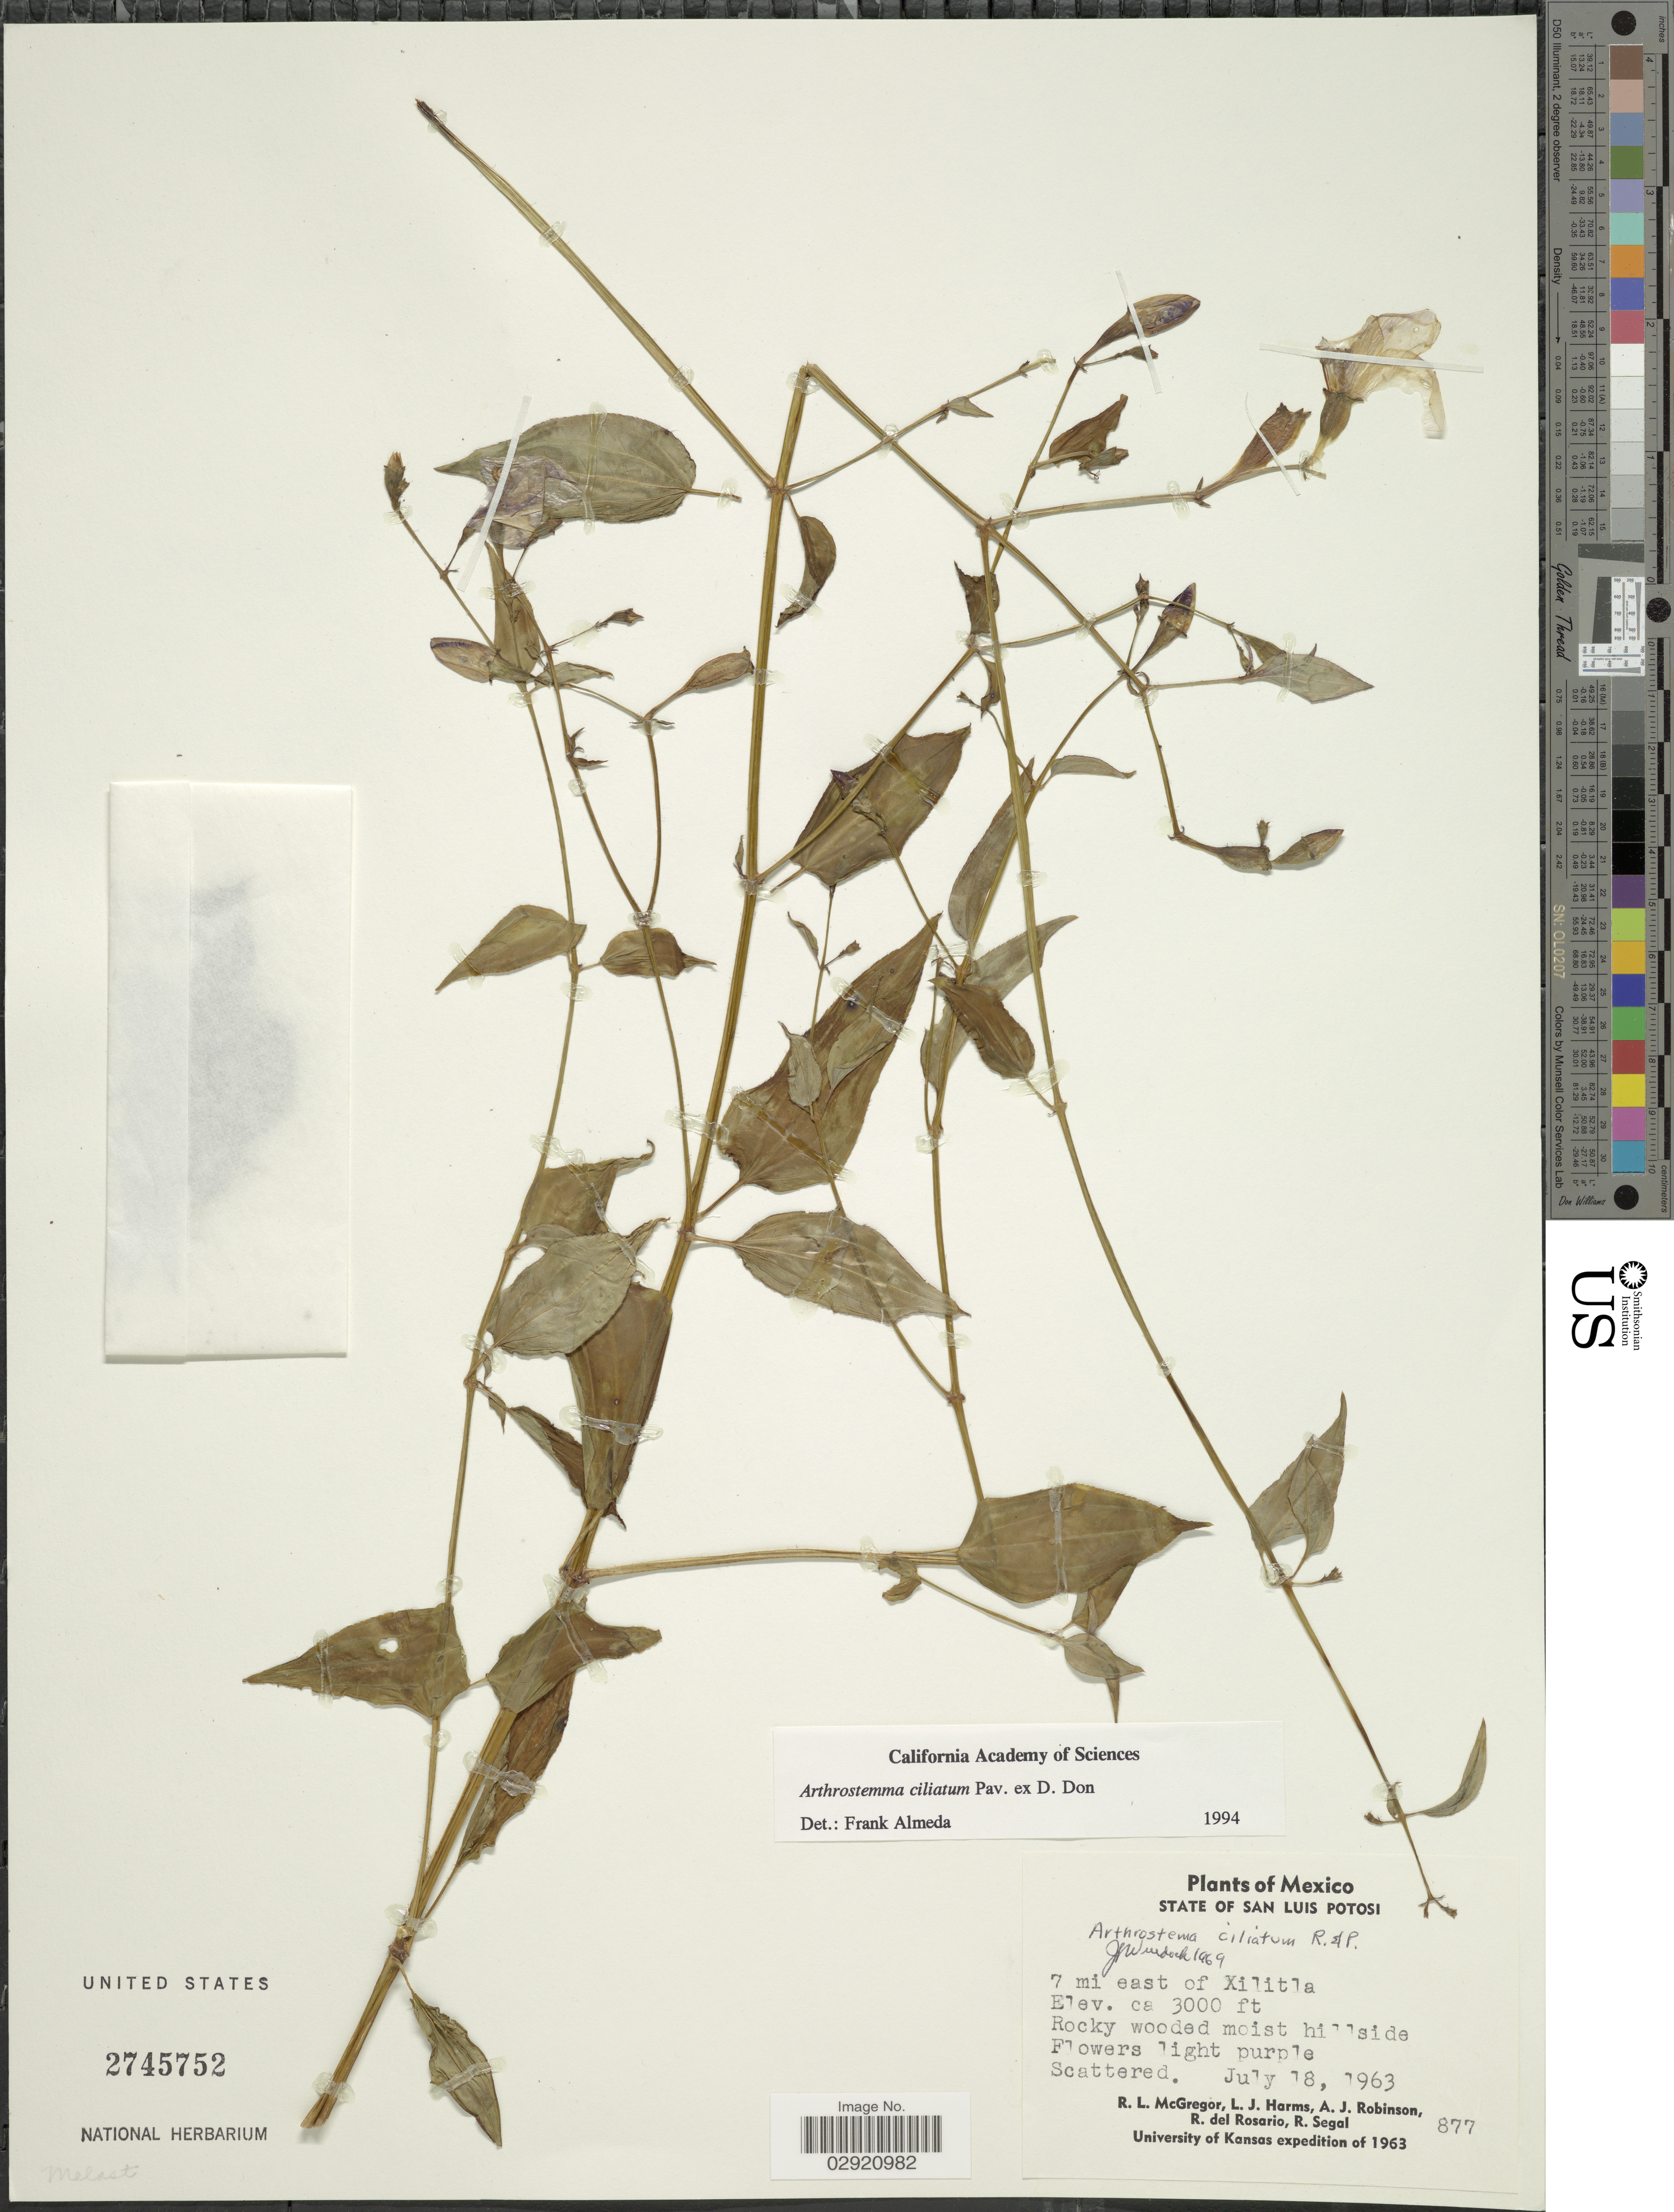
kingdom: Plantae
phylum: Tracheophyta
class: Magnoliopsida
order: Myrtales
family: Melastomataceae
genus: Arthrostemma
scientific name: Arthrostemma ciliatum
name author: Pav. ex D. Don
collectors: R. McGregor, L. Harms, A. J. Robinson, R. del Rosario & R. Segal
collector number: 877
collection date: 1963-07-18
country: Mexico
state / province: San Luis Potosí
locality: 7 mi east of Xilitla.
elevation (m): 914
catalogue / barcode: US 2745752